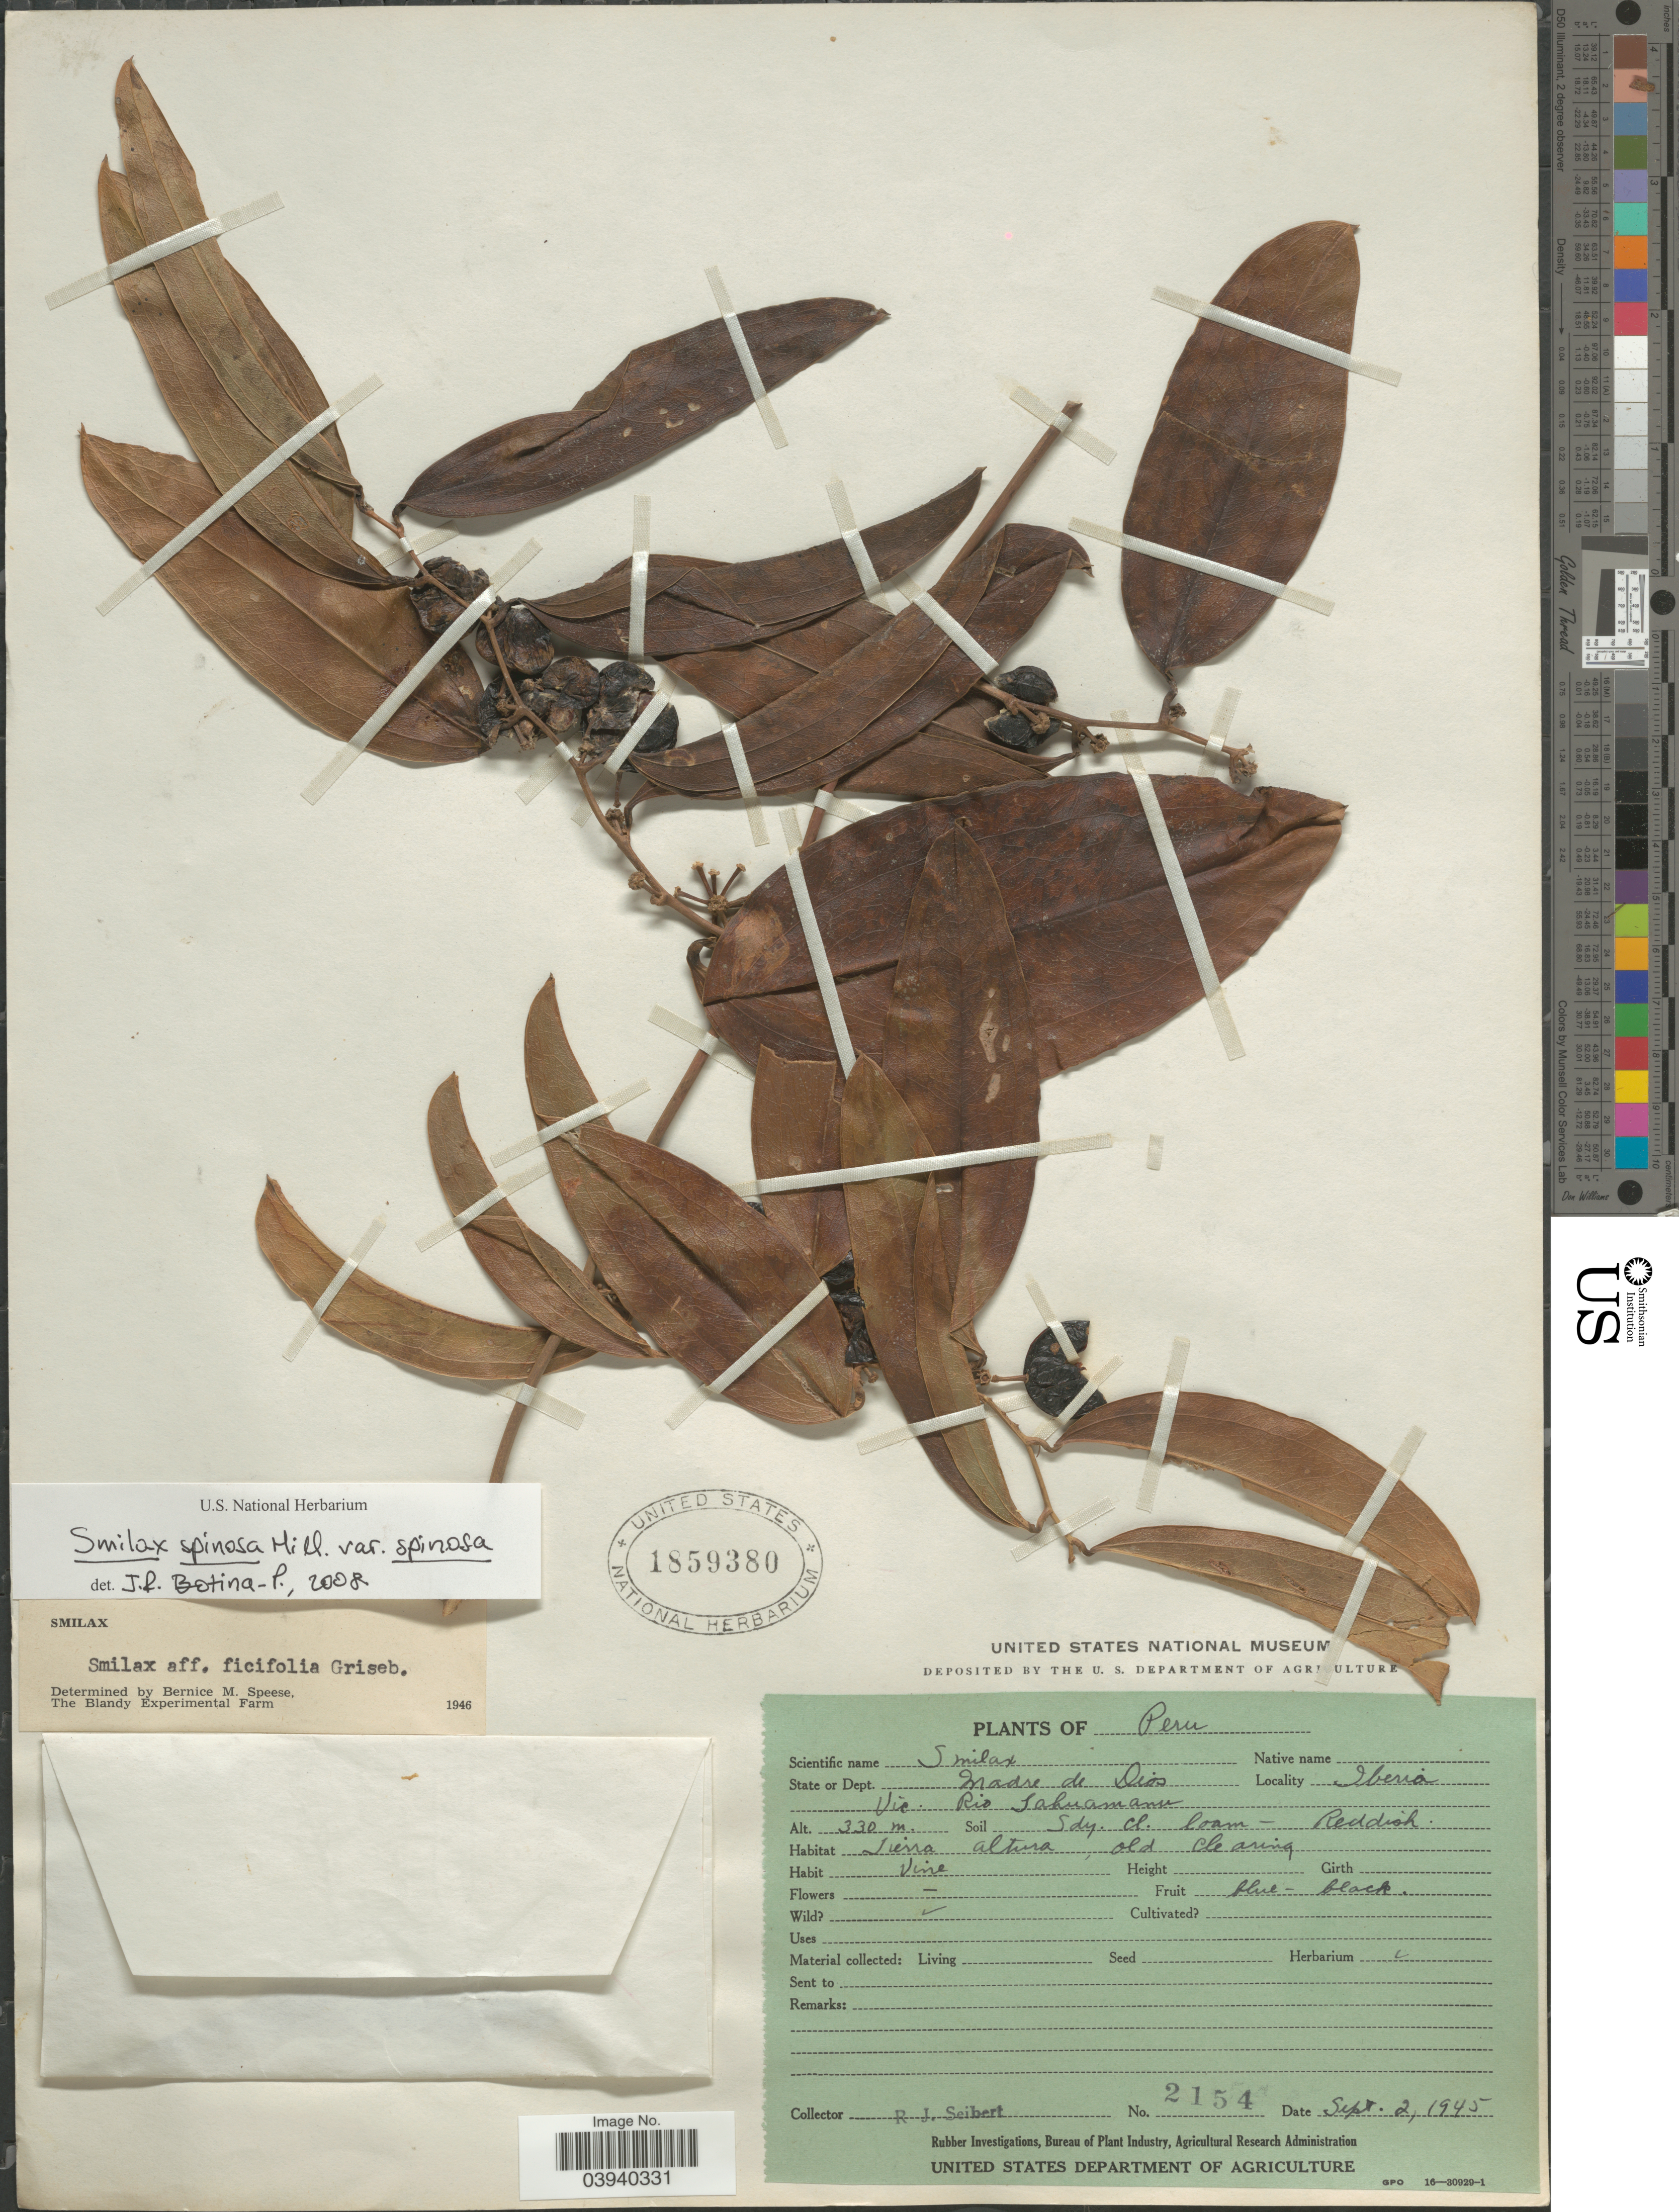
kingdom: Plantae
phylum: Tracheophyta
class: Liliopsida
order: Liliales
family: Smilacaceae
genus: Smilax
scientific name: Smilax spinosa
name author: Mill.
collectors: R. J. Seibert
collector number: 2154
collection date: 1945-09-02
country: Peru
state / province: Madre de Dios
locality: State or Dept. Madre de Dios. Iberia. Vic. Rio Tahuamanu.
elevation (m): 330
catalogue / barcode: US 1859380